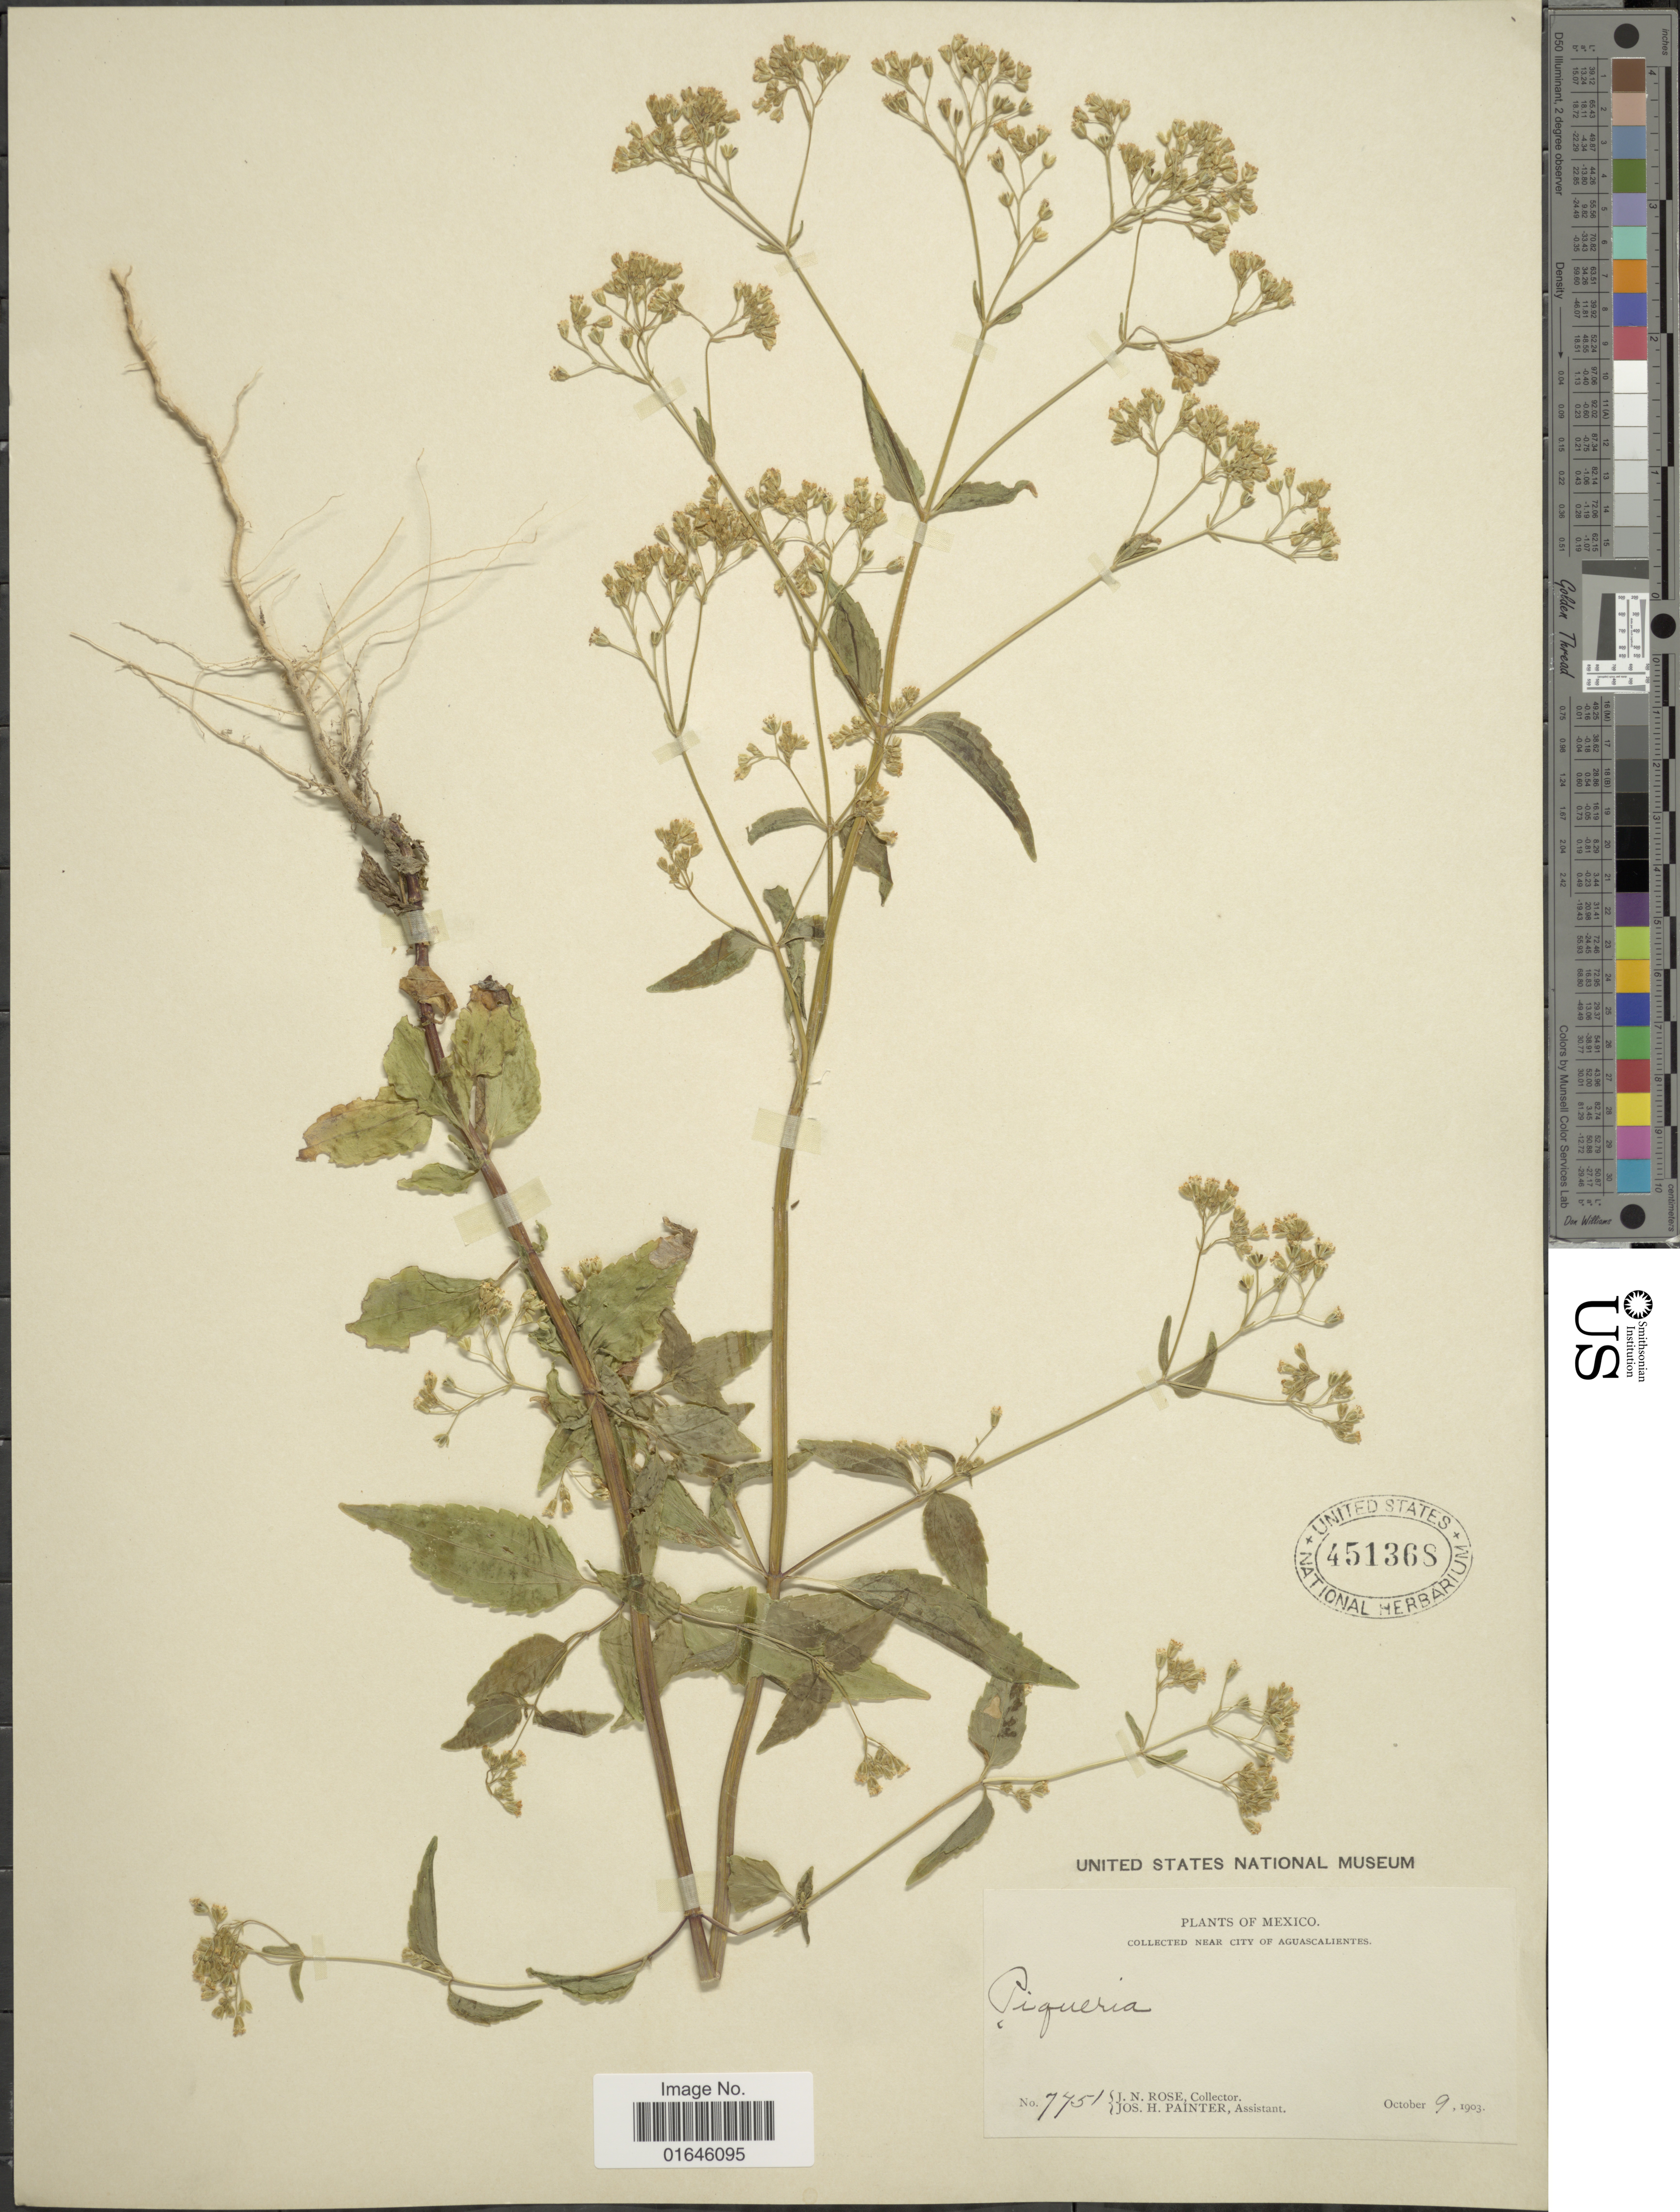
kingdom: Plantae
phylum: Tracheophyta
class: Magnoliopsida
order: Asterales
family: Asteraceae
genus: Piqueria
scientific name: Piqueria trinervia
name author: Cav.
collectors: J. N. Rose & J. H. Painter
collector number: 7451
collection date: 1903-10-09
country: Mexico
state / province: Aguascalientes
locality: Near City of Aguascalientes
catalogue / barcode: US 451368